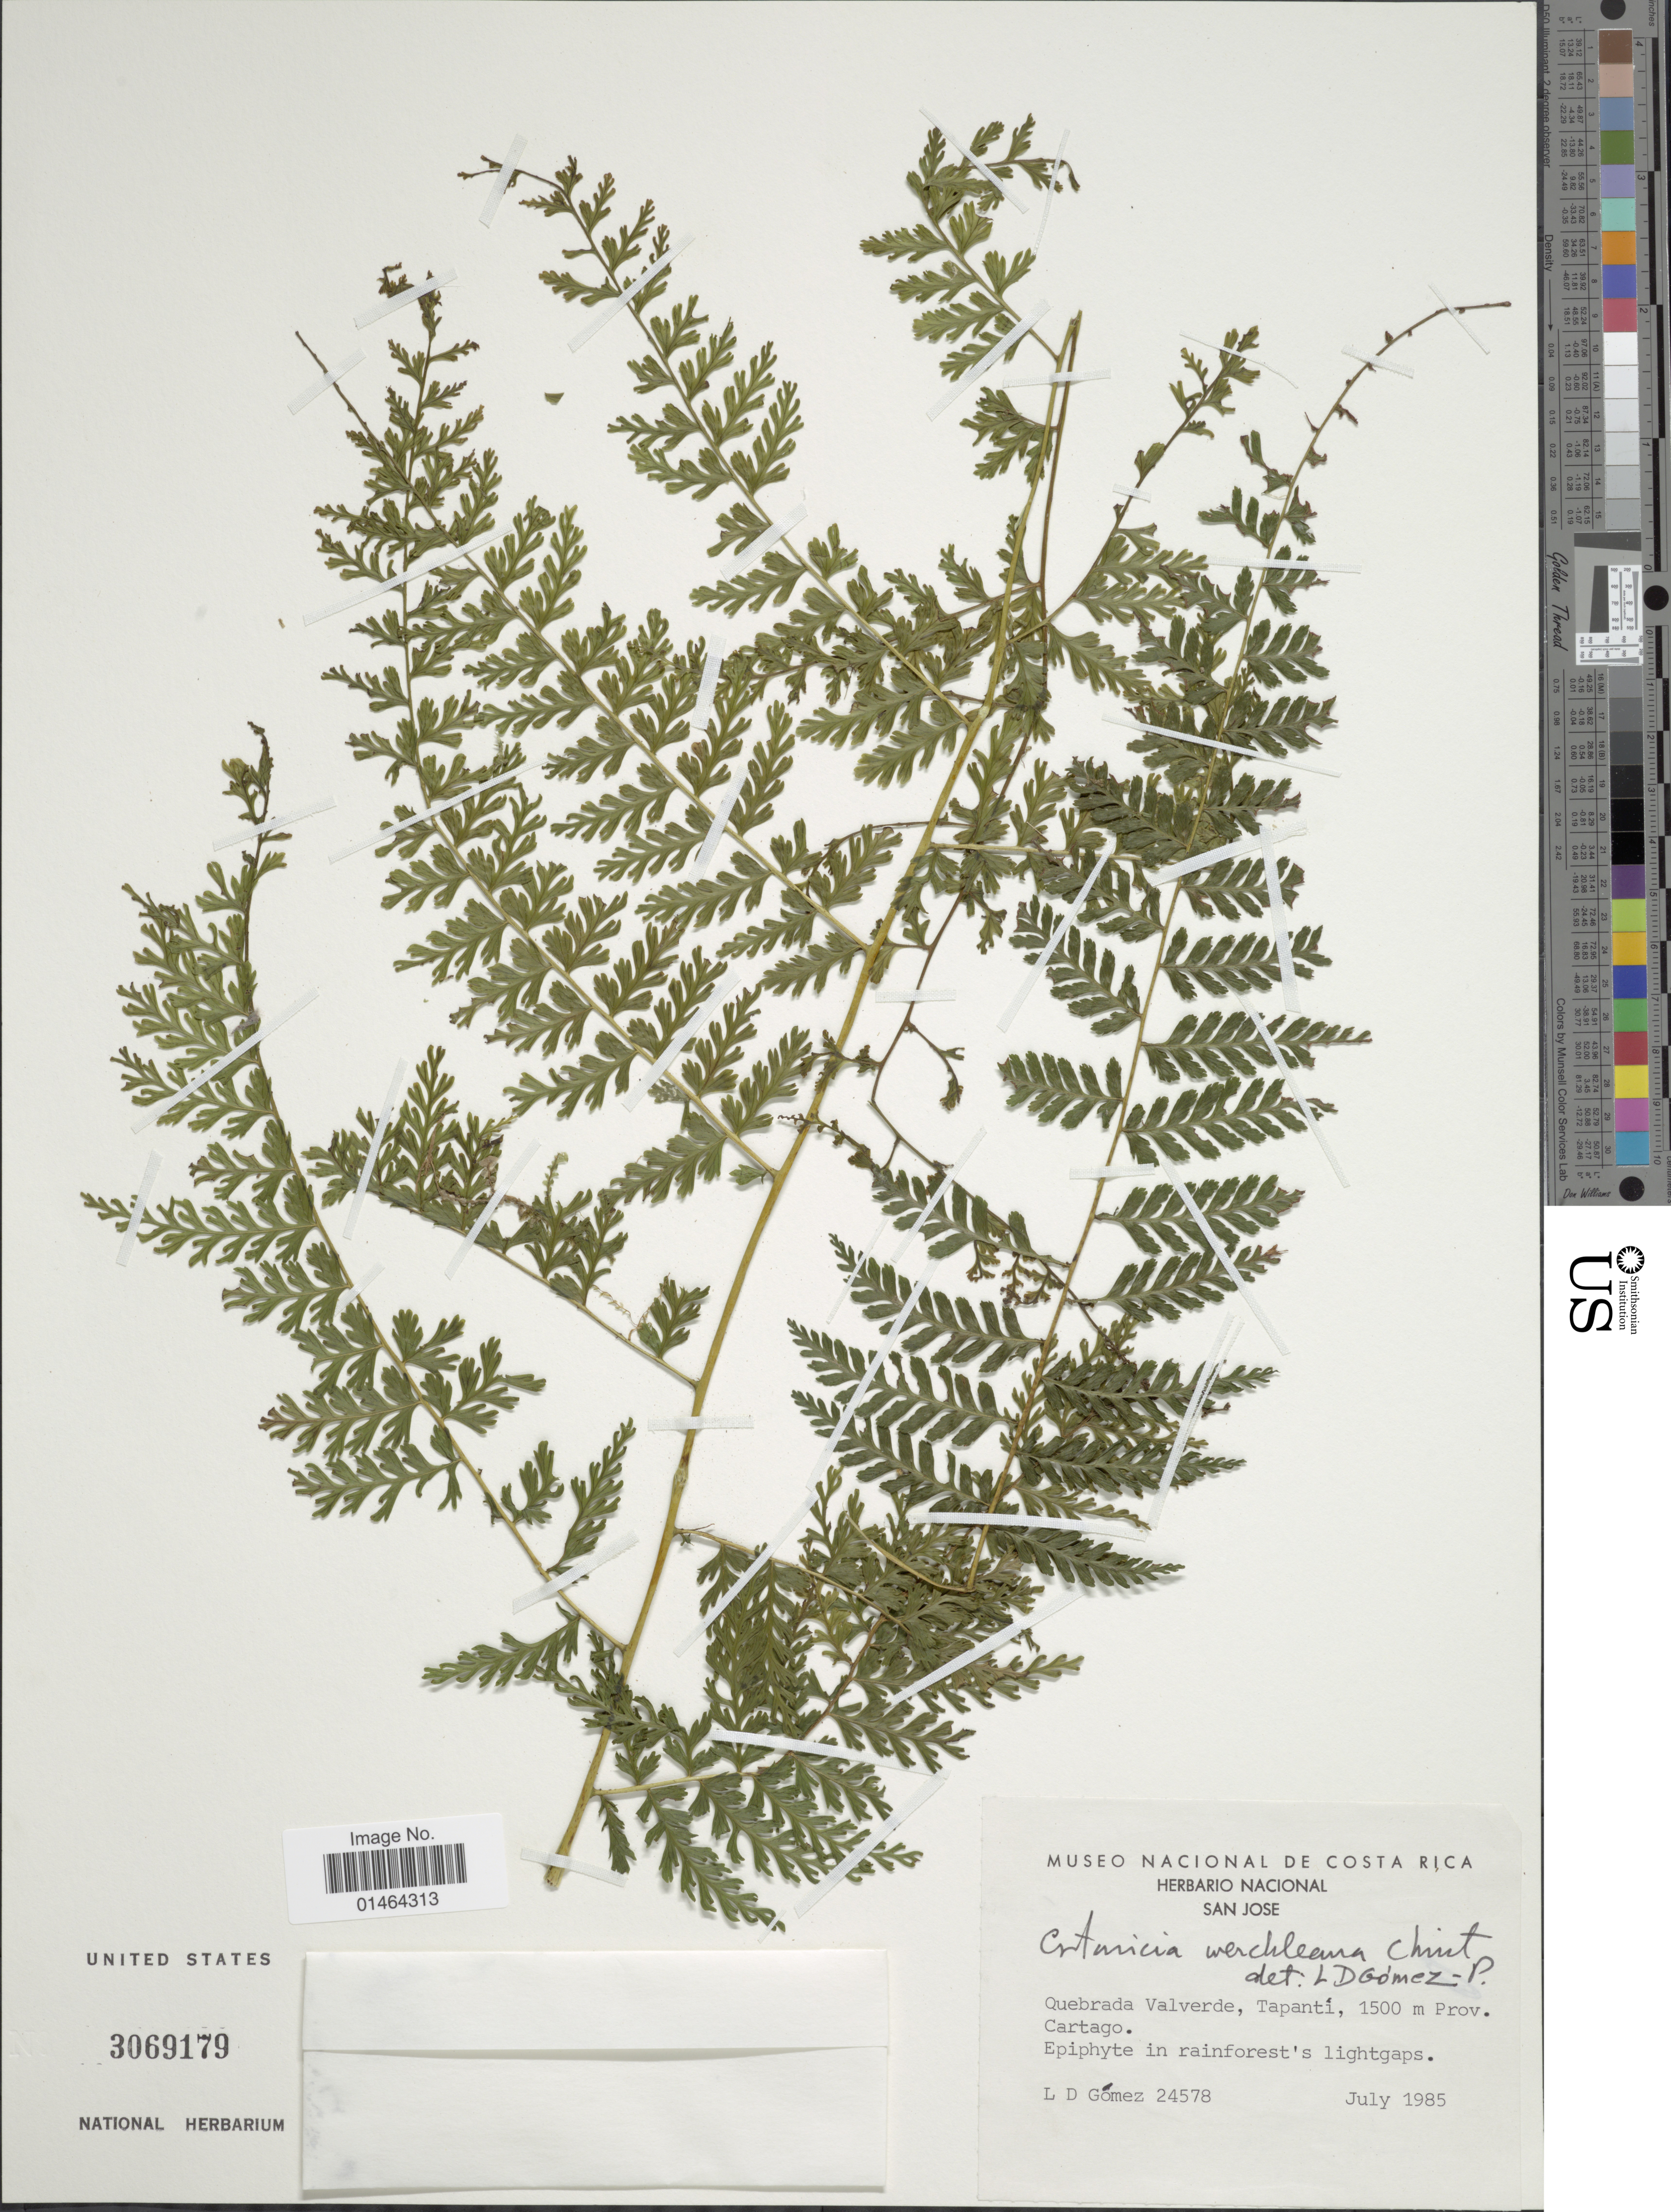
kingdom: Plantae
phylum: Tracheophyta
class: Polypodiopsida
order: Polypodiales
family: Dennstaedtiaceae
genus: Dennstaedtia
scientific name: Dennstaedtia werckleana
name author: (Christ) Navarr. & B. Øllg.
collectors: L. Gomez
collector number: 24578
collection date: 1985-07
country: Costa Rica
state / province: Cartago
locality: Quebrada Valderde, Tapanti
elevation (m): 1500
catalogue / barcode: US 3069179